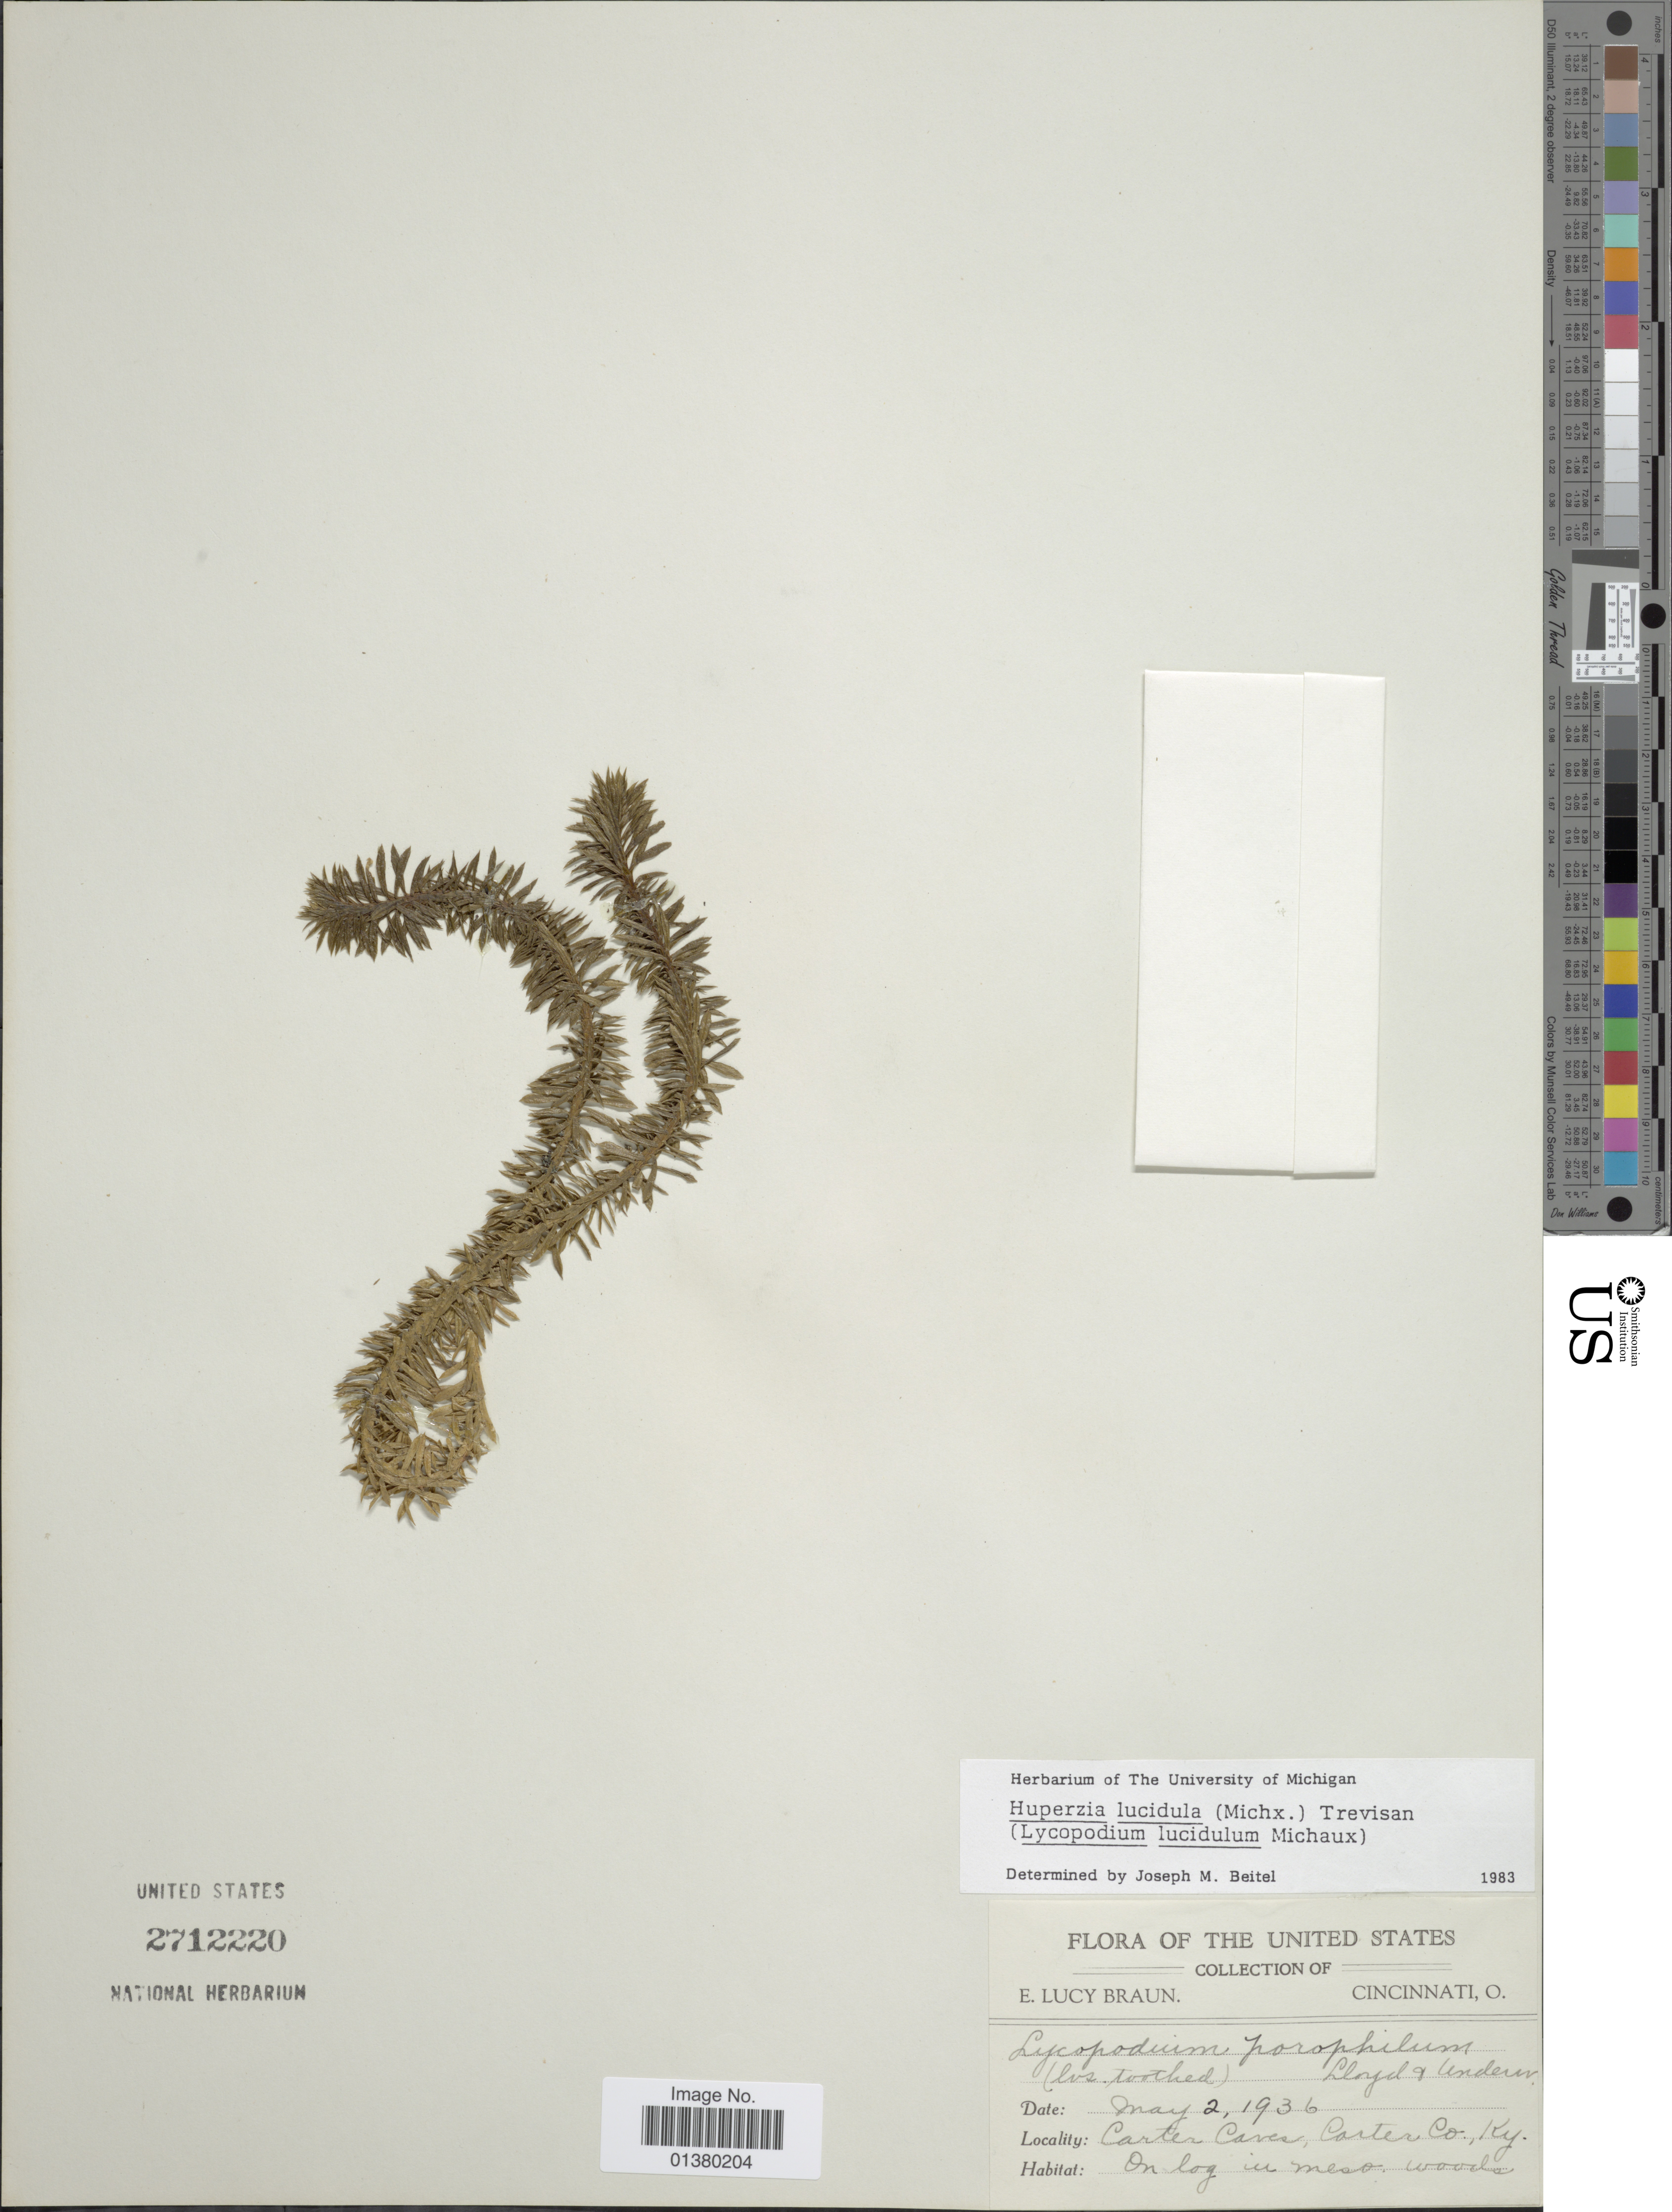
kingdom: Plantae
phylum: Tracheophyta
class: Lycopodiopsida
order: Lycopodiales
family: Lycopodiaceae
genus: Huperzia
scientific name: Huperzia lucidula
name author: (Michx.) Trevis.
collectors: E. L. Braun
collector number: s..n.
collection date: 1936-05-02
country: United States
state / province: Kentucky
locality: Carter Caves, carter Co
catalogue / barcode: US 2712220